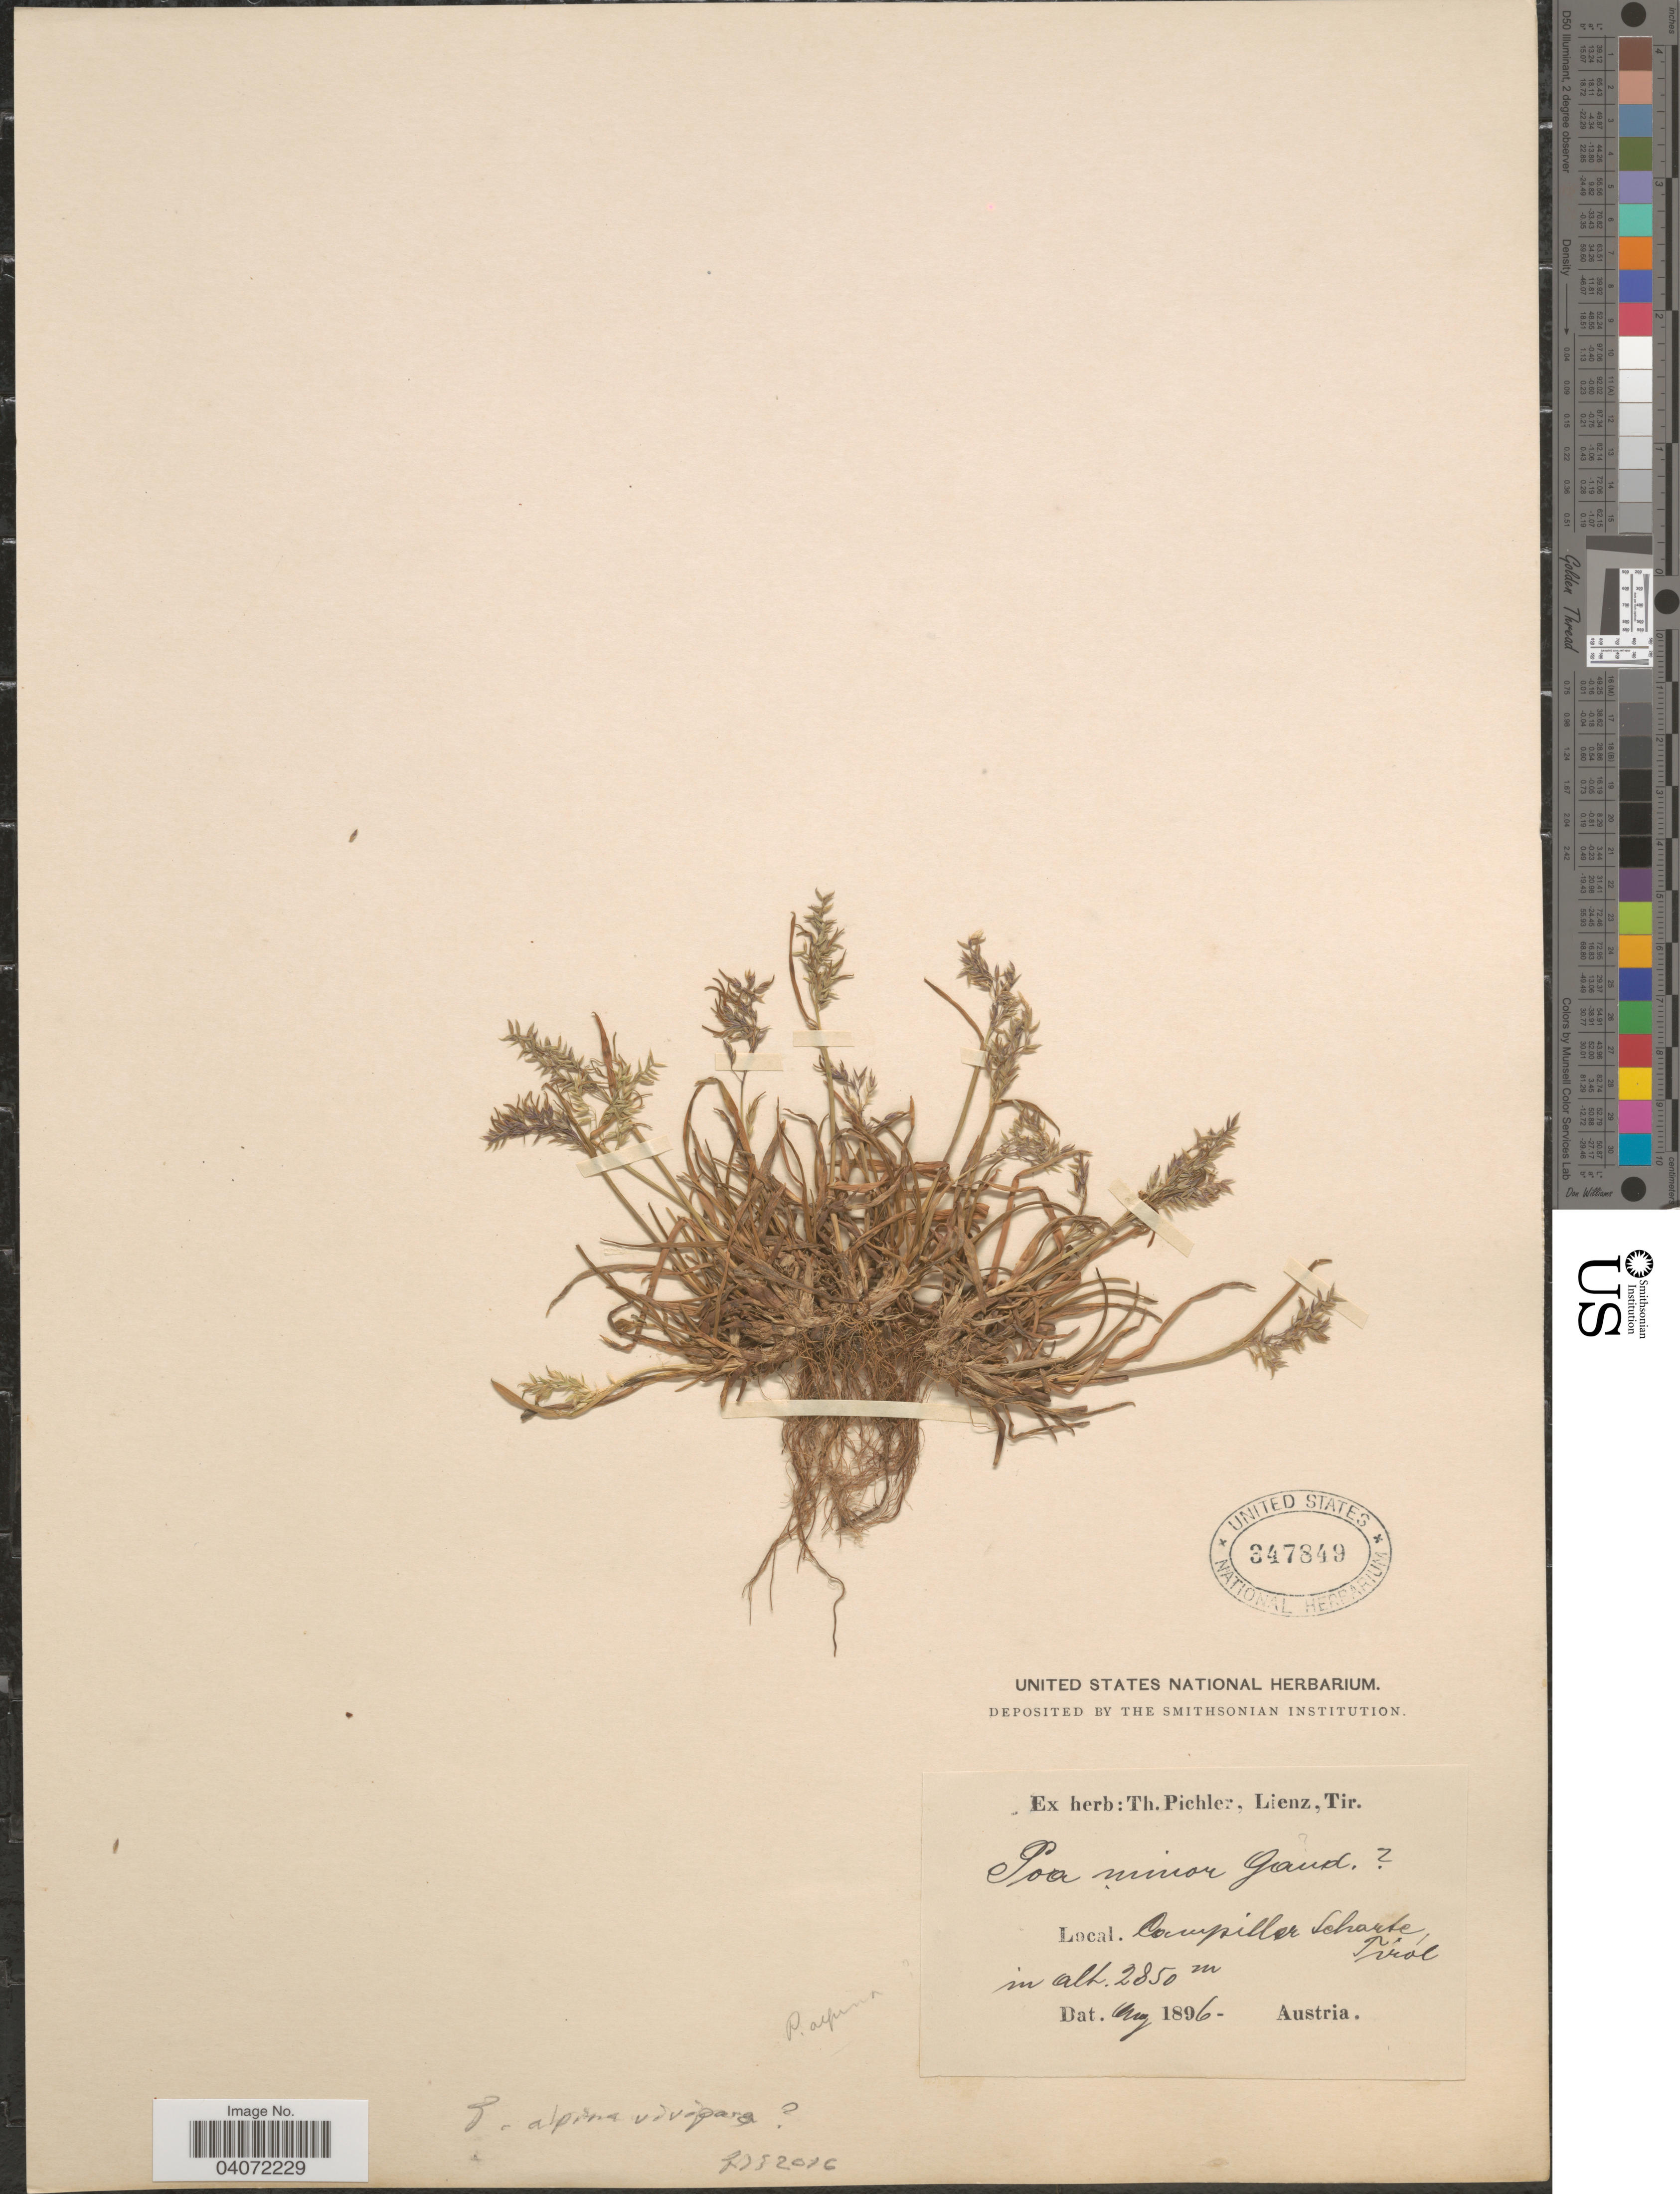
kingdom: Plantae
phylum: Tracheophyta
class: Liliopsida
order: Poales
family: Poaceae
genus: Poa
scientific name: Poa minor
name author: Gaudin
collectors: ex herb. T. Pichler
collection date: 1896-08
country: Austria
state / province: Tirol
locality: Conupiller Scharte.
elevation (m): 2850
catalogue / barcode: US 347849